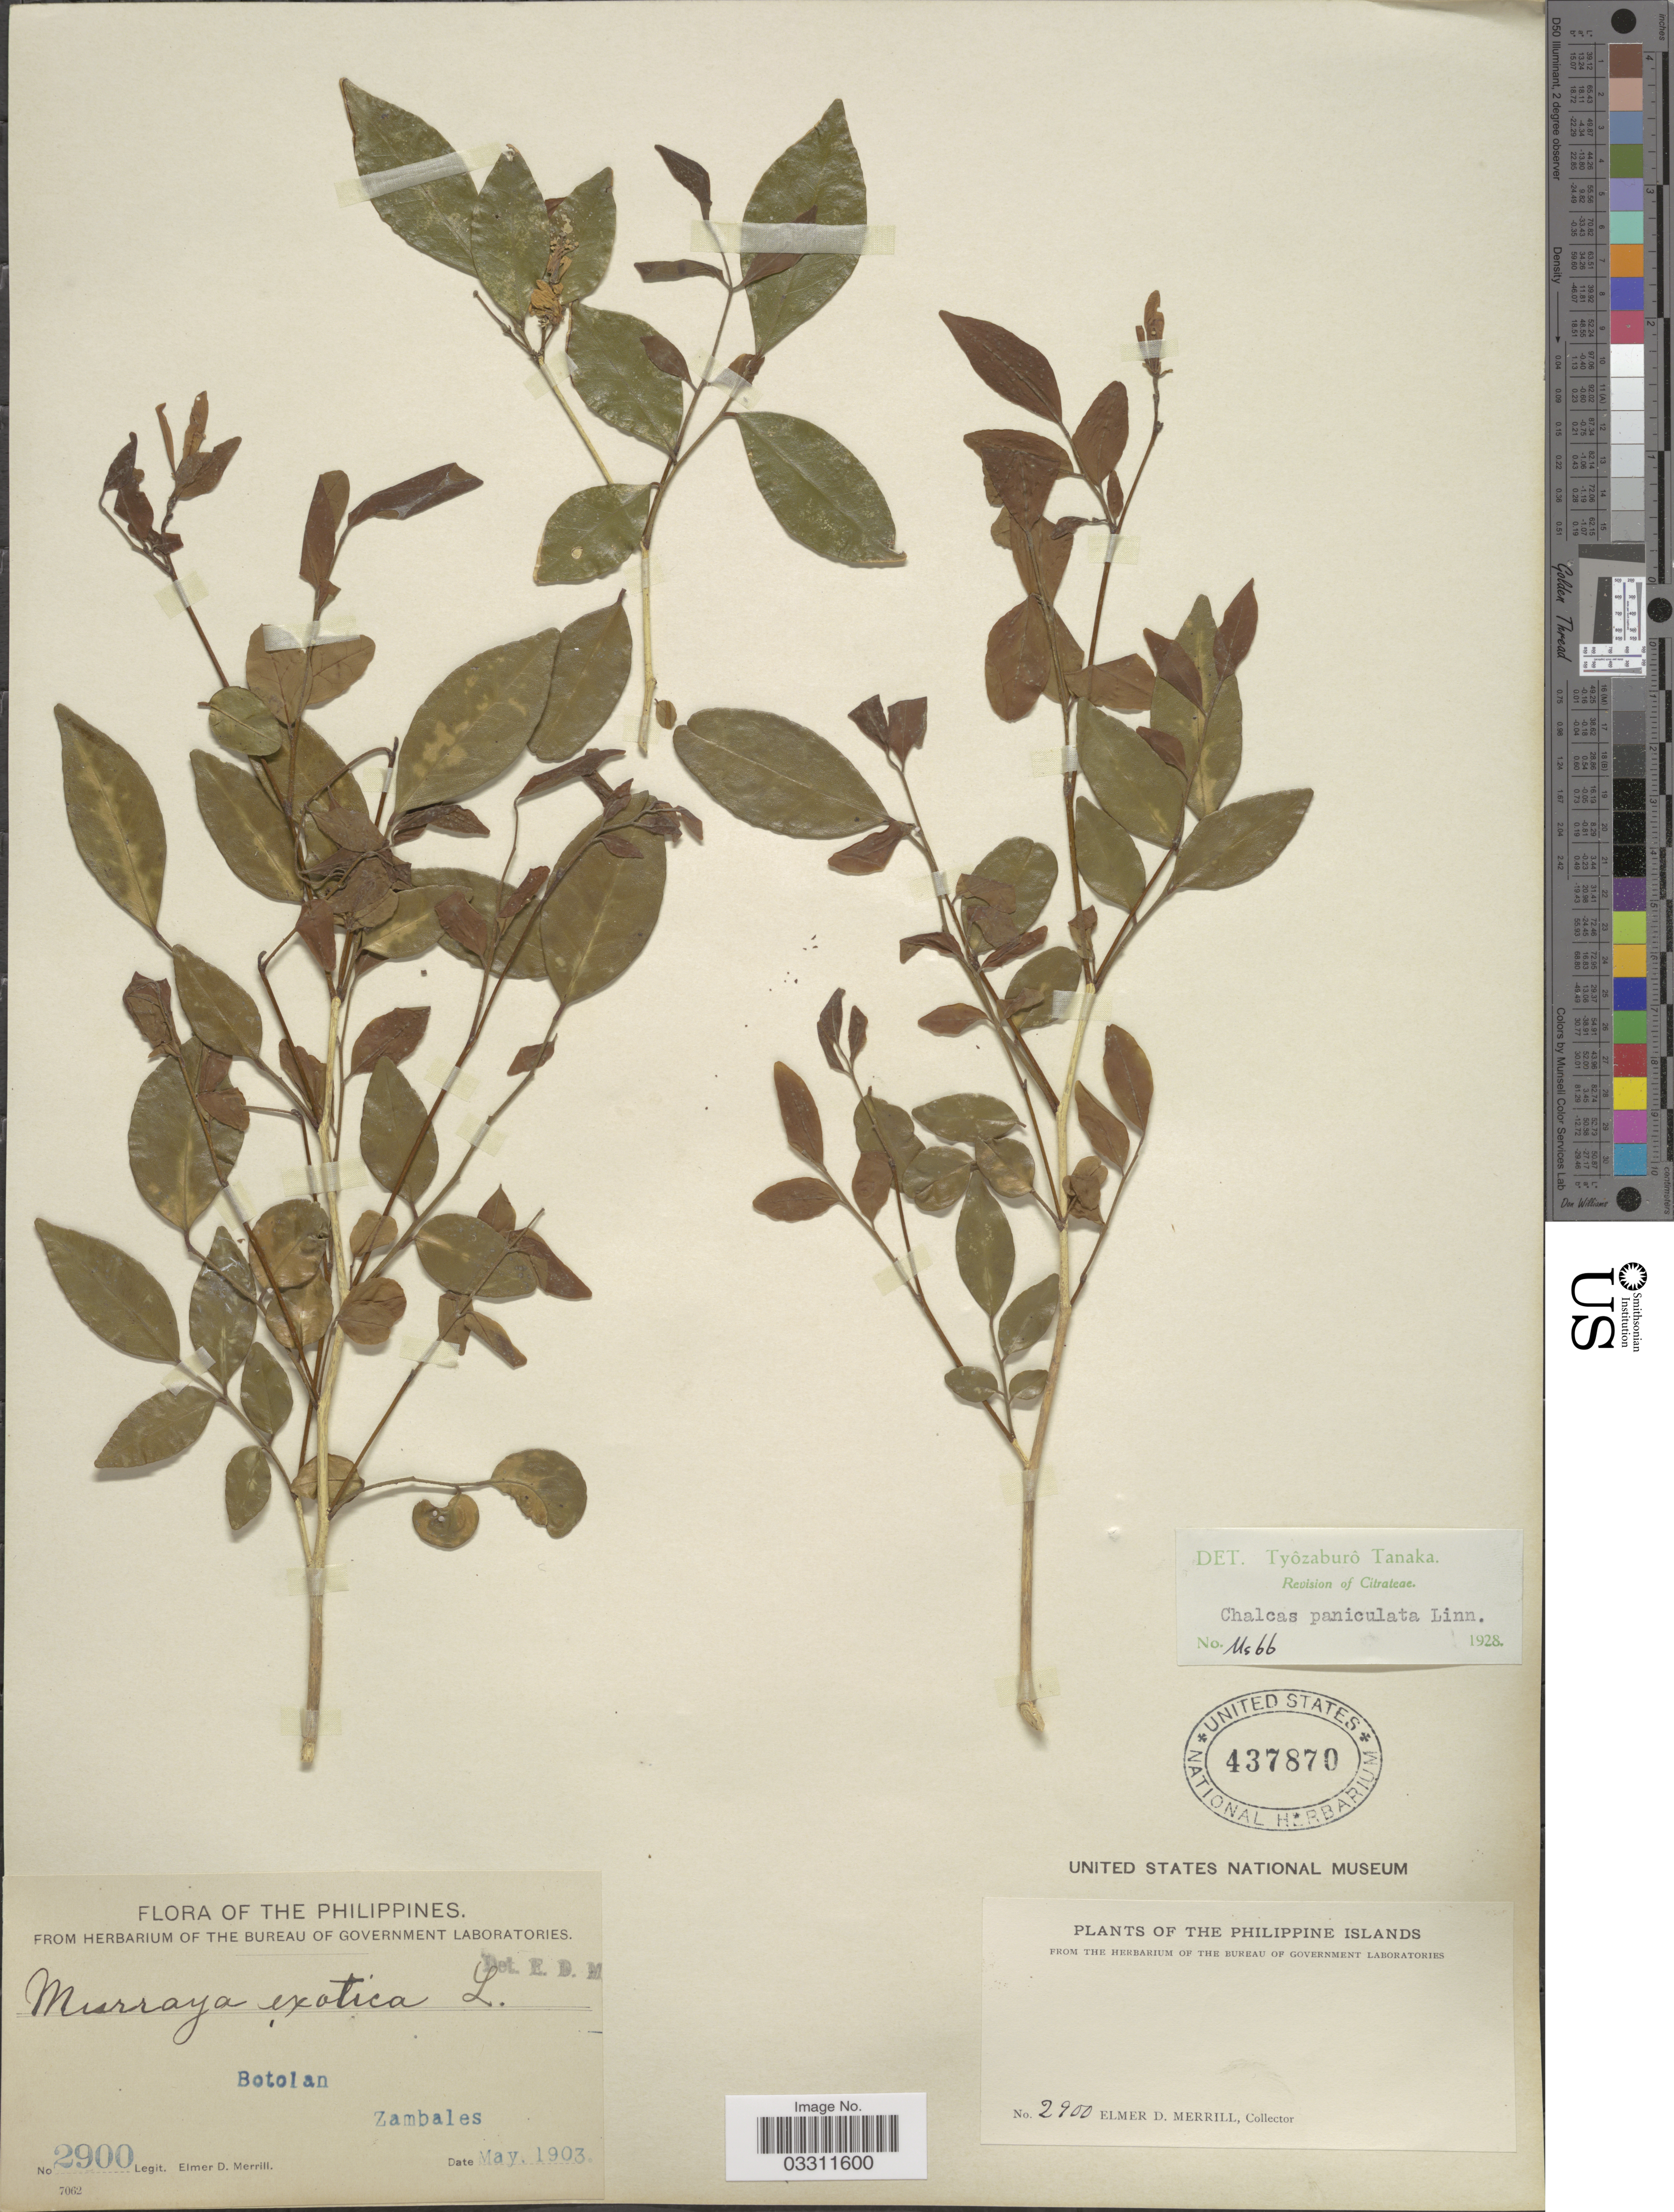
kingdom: Plantae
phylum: Tracheophyta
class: Magnoliopsida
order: Sapindales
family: Rutaceae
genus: Murraya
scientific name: Murraya paniculata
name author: (L.) Jack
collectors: E. D. Merrill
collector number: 2900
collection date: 1903-05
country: Philippines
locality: The Philippine Islands. Botolan Zambales.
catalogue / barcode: US 437870